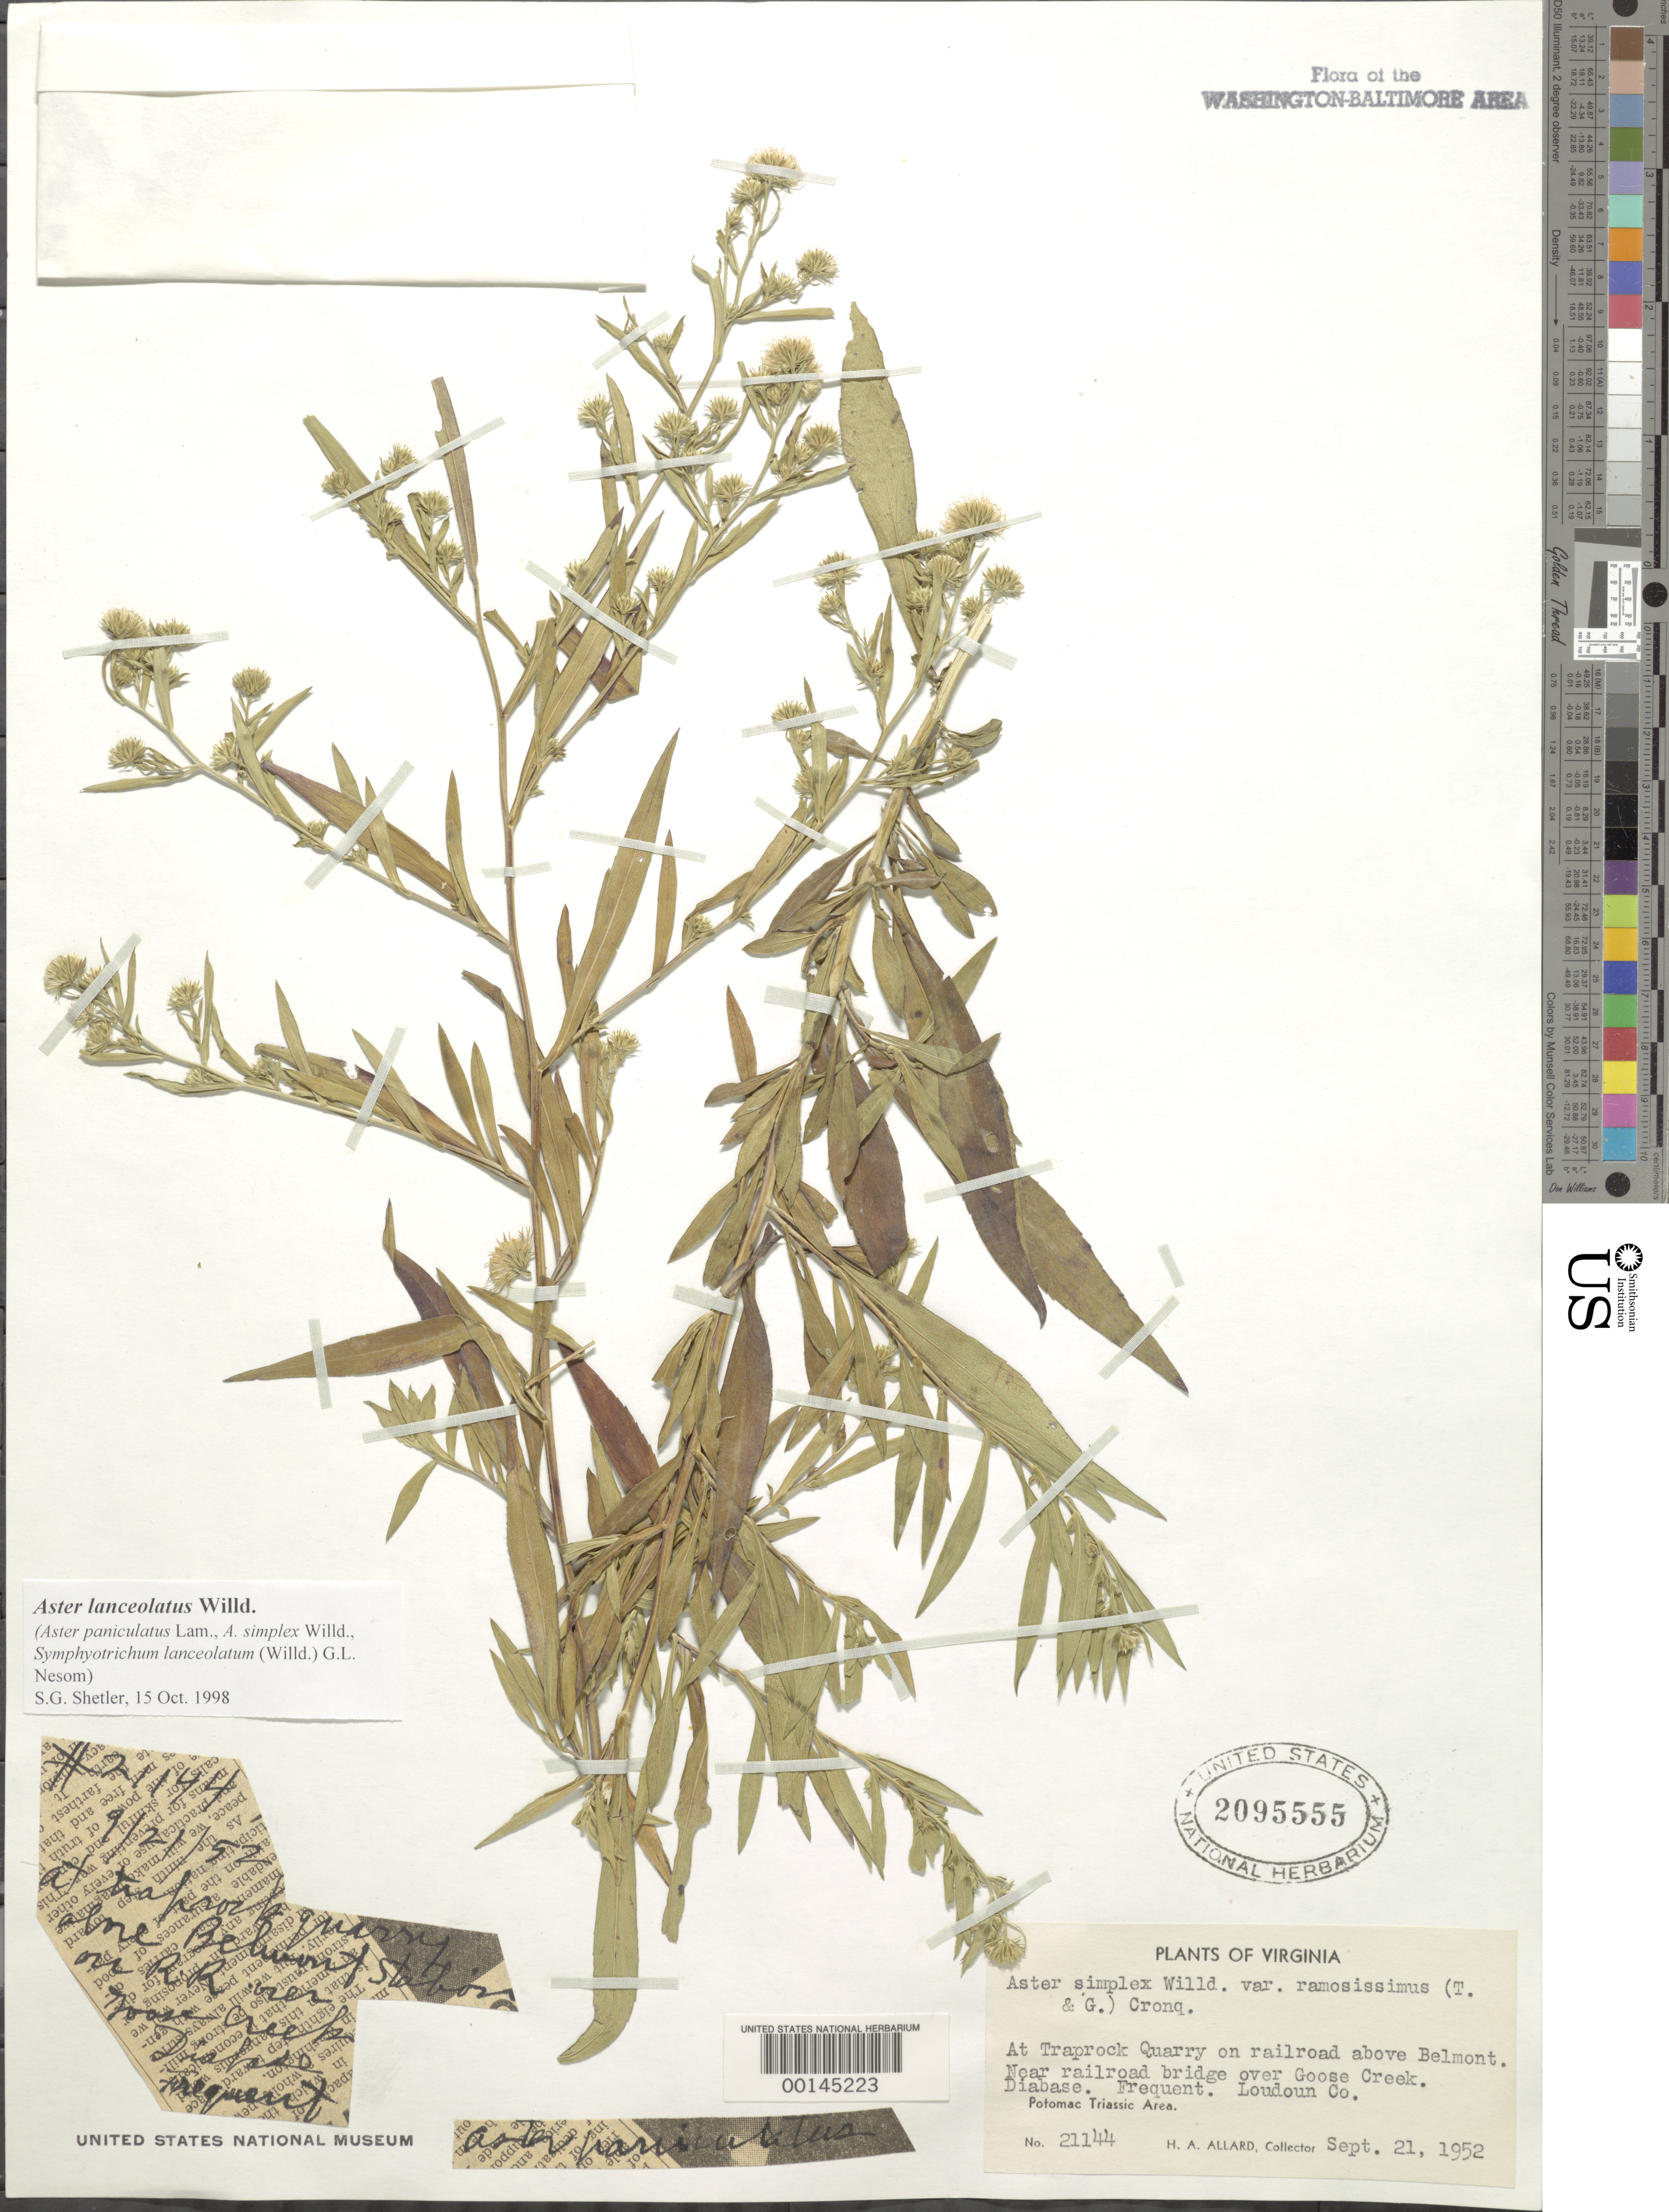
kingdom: Plantae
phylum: Tracheophyta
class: Magnoliopsida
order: Asterales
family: Asteraceae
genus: Symphyotrichum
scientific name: Symphyotrichum lanceolatum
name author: (Willd.) G.L. Nesom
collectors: H. A. Allard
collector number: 21144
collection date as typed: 21 Sep 1952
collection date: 1952-09-21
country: United States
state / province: Virginia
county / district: Loudoun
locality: Traprock Quarry above Belmont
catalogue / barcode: US 2095555